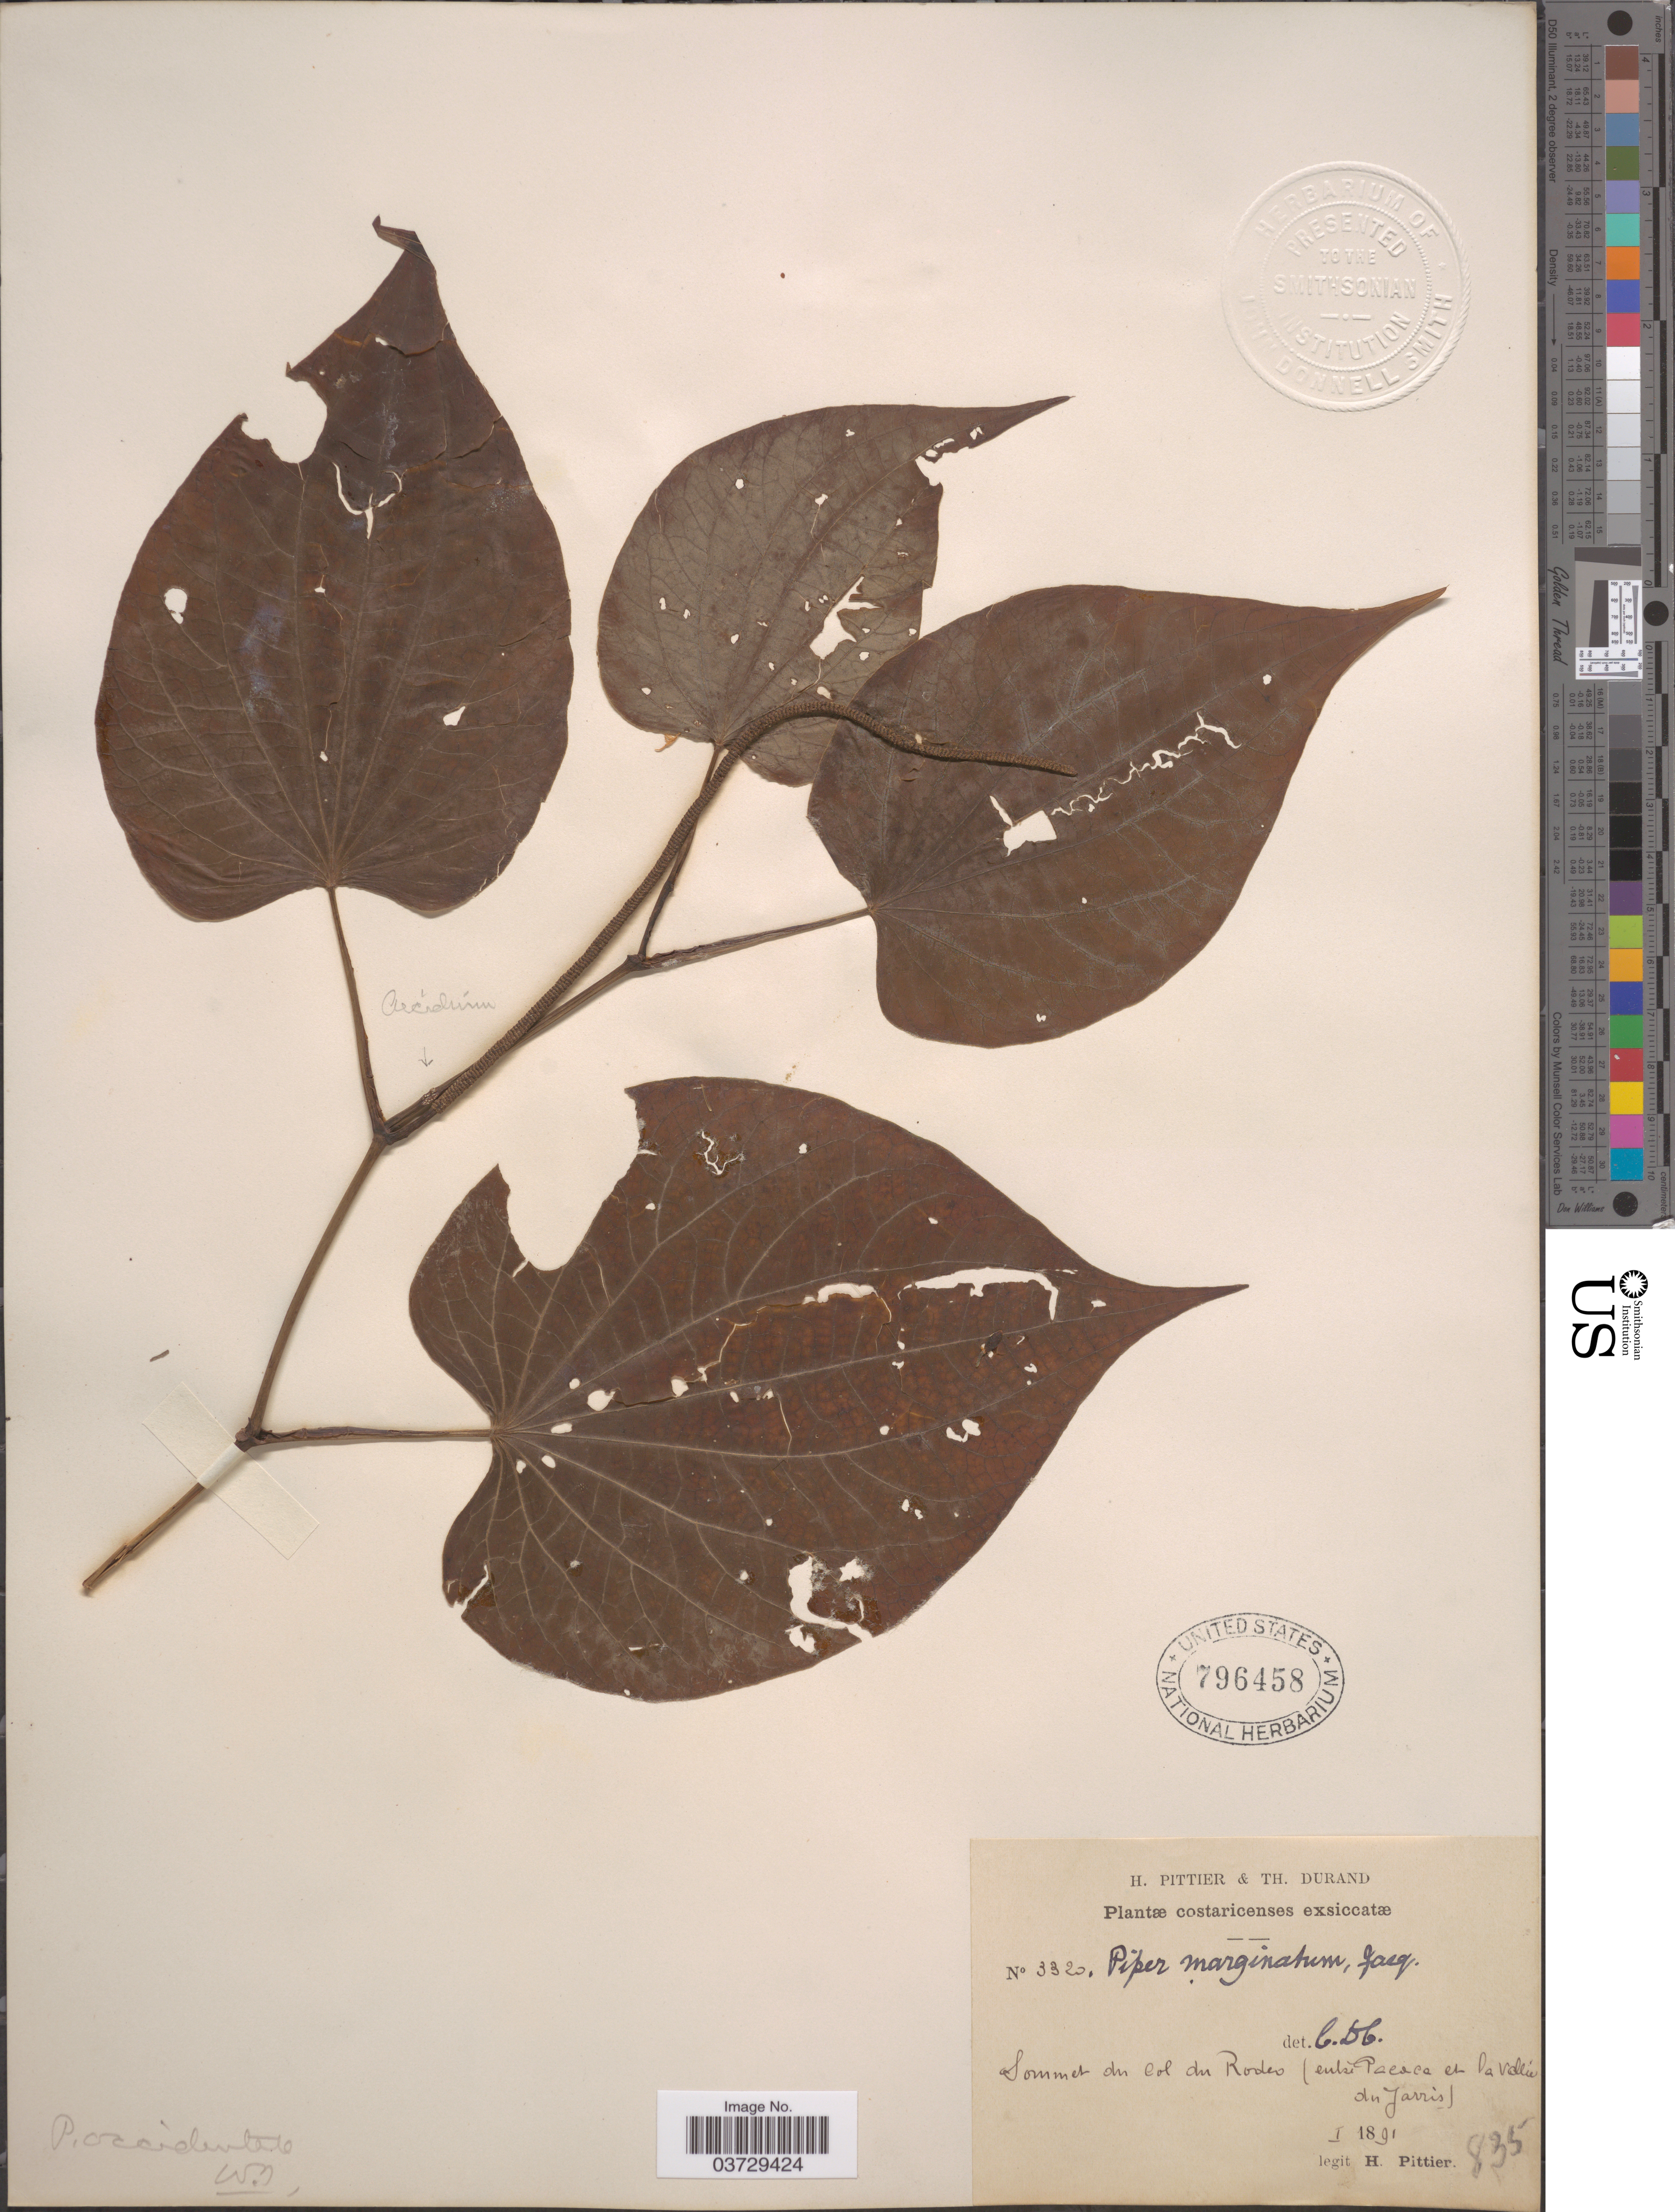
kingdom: Plantae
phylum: Tracheophyta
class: Magnoliopsida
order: Piperales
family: Piperaceae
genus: Piper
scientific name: Piper marginatum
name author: Jacq.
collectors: H. F. Pittier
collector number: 3320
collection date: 1891-01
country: Costa Rica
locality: Sommet du Col du Rodeo (entre Pacaca et la Valleé du Jarris).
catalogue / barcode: US 796458